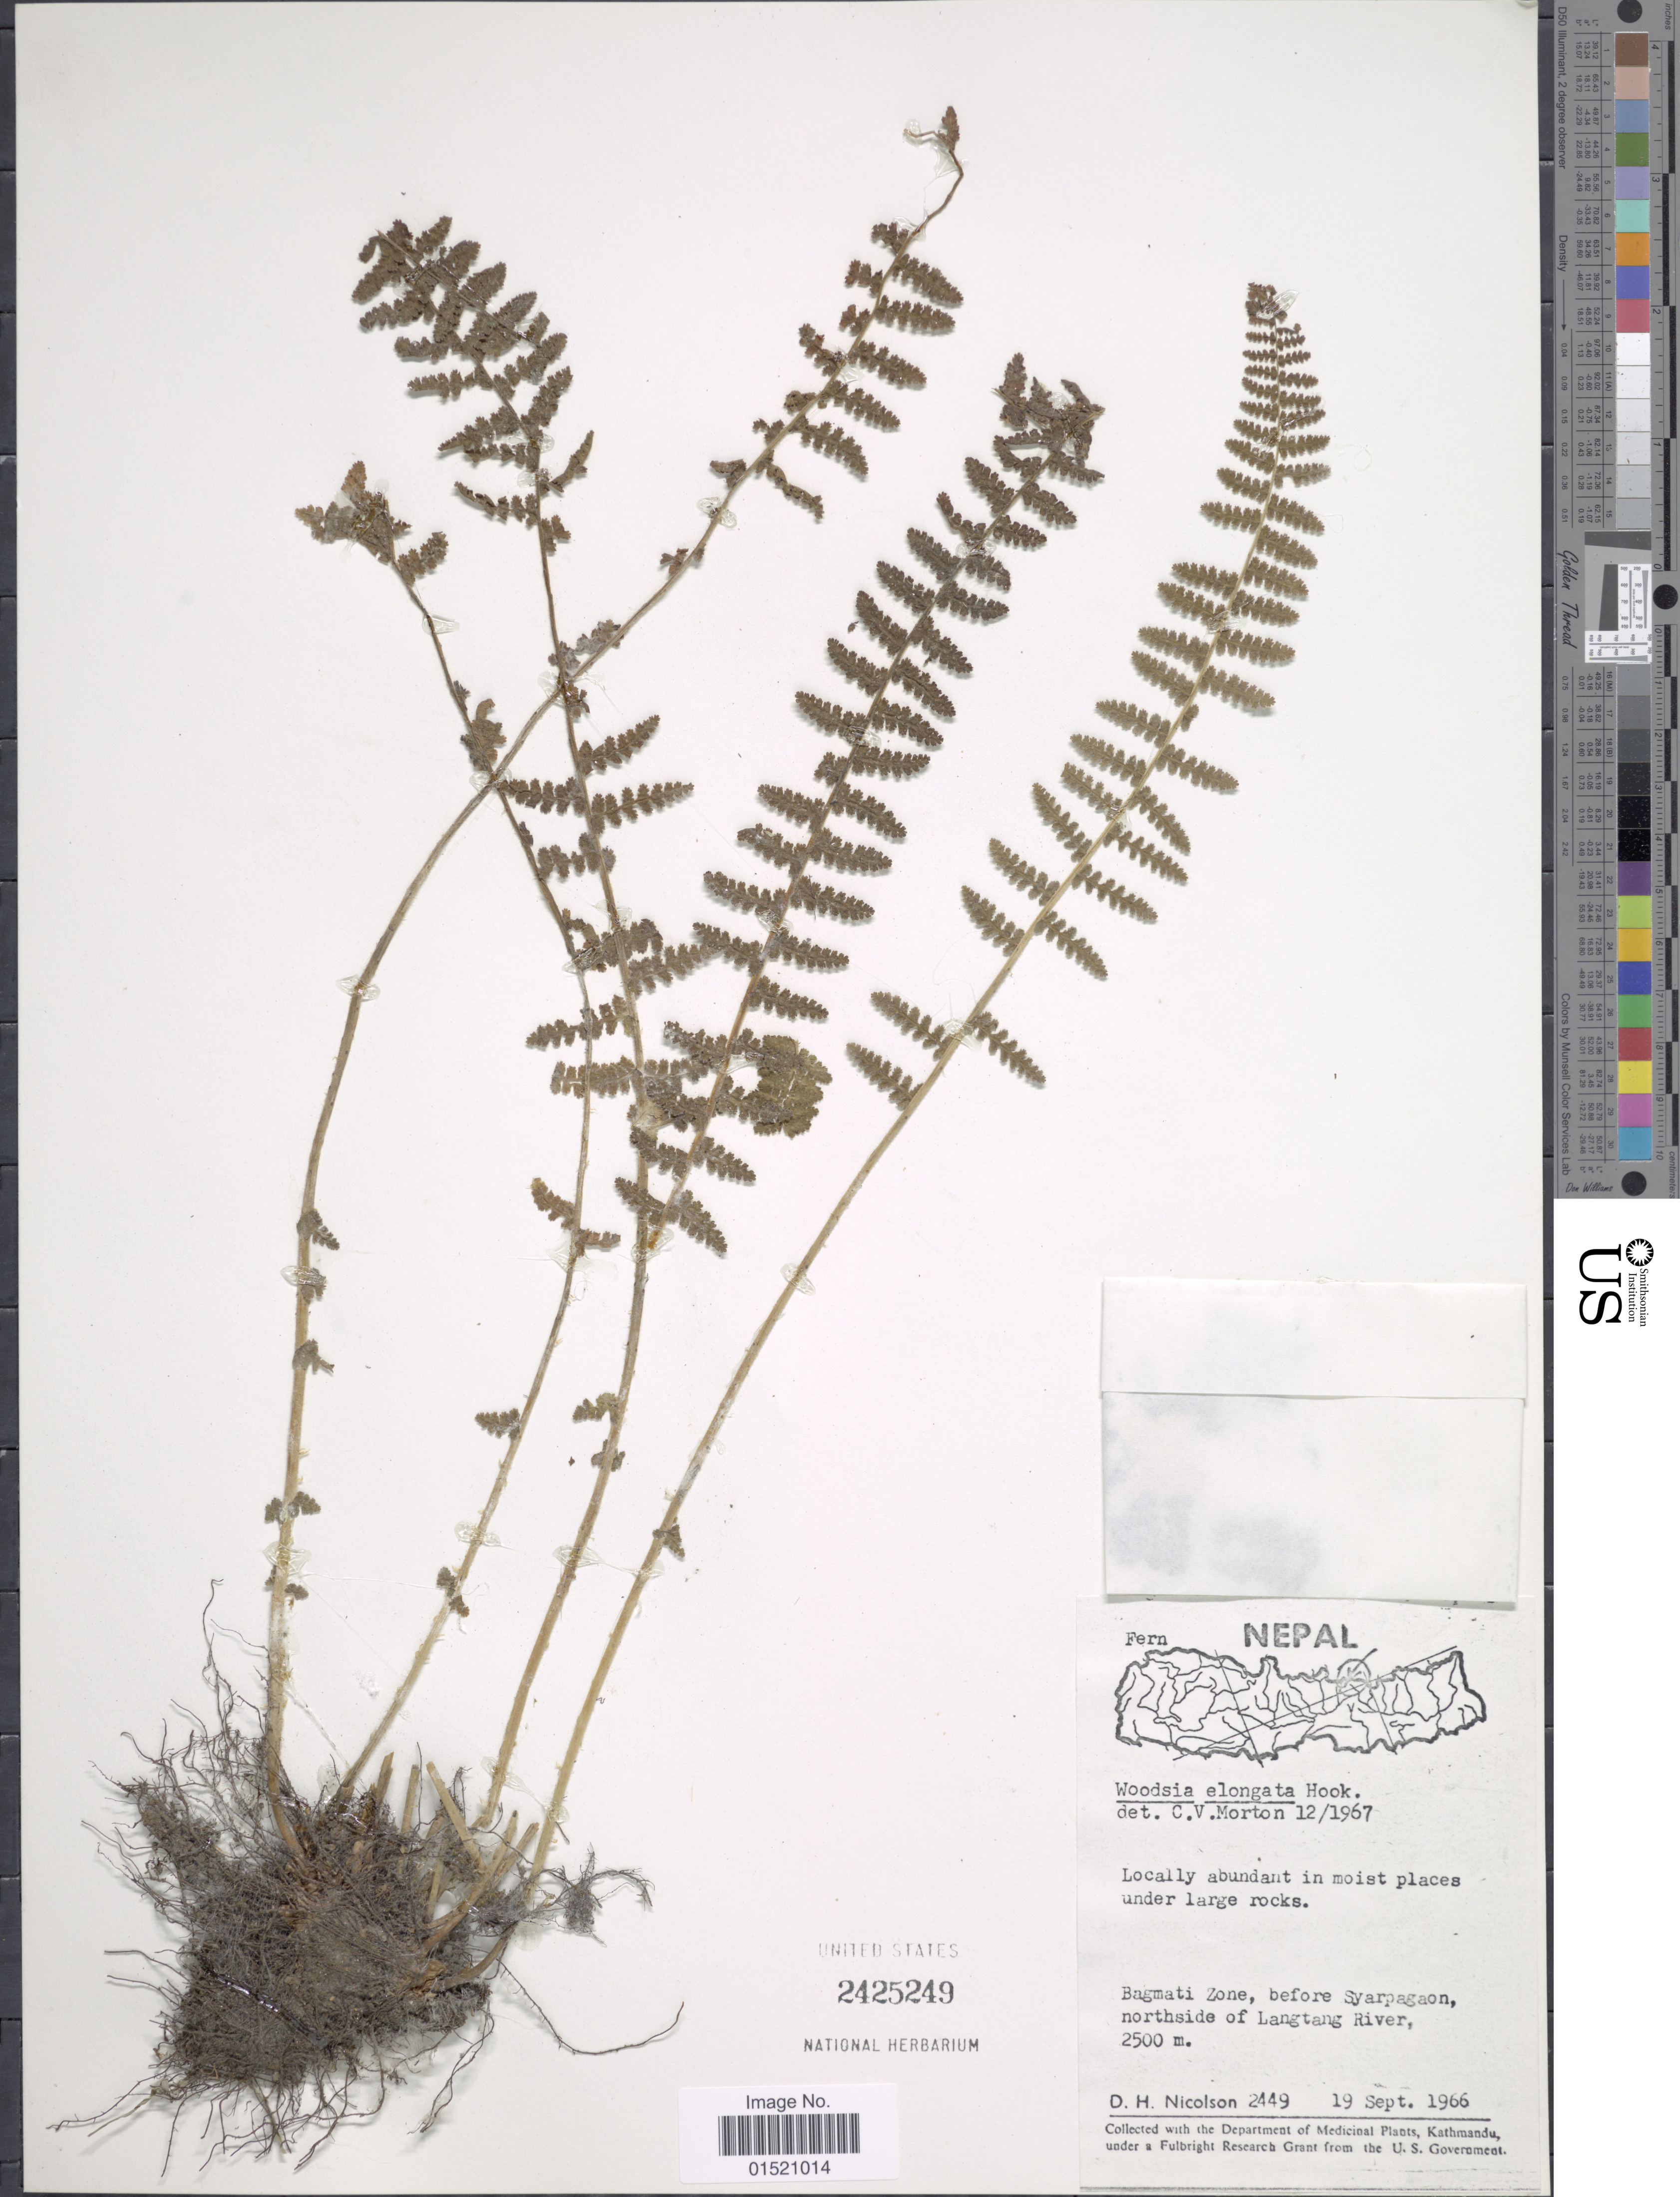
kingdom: Plantae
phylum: Tracheophyta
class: Polypodiopsida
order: Polypodiales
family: Woodsiaceae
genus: Woodsia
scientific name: Woodsia elongata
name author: Hook.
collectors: D. H. Nicolson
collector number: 2449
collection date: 1966-09-19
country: Nepal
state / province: Bagmati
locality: Bagmati Zone, before Syarpagoon, northside of Langtang River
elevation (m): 2500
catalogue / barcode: US 2425249